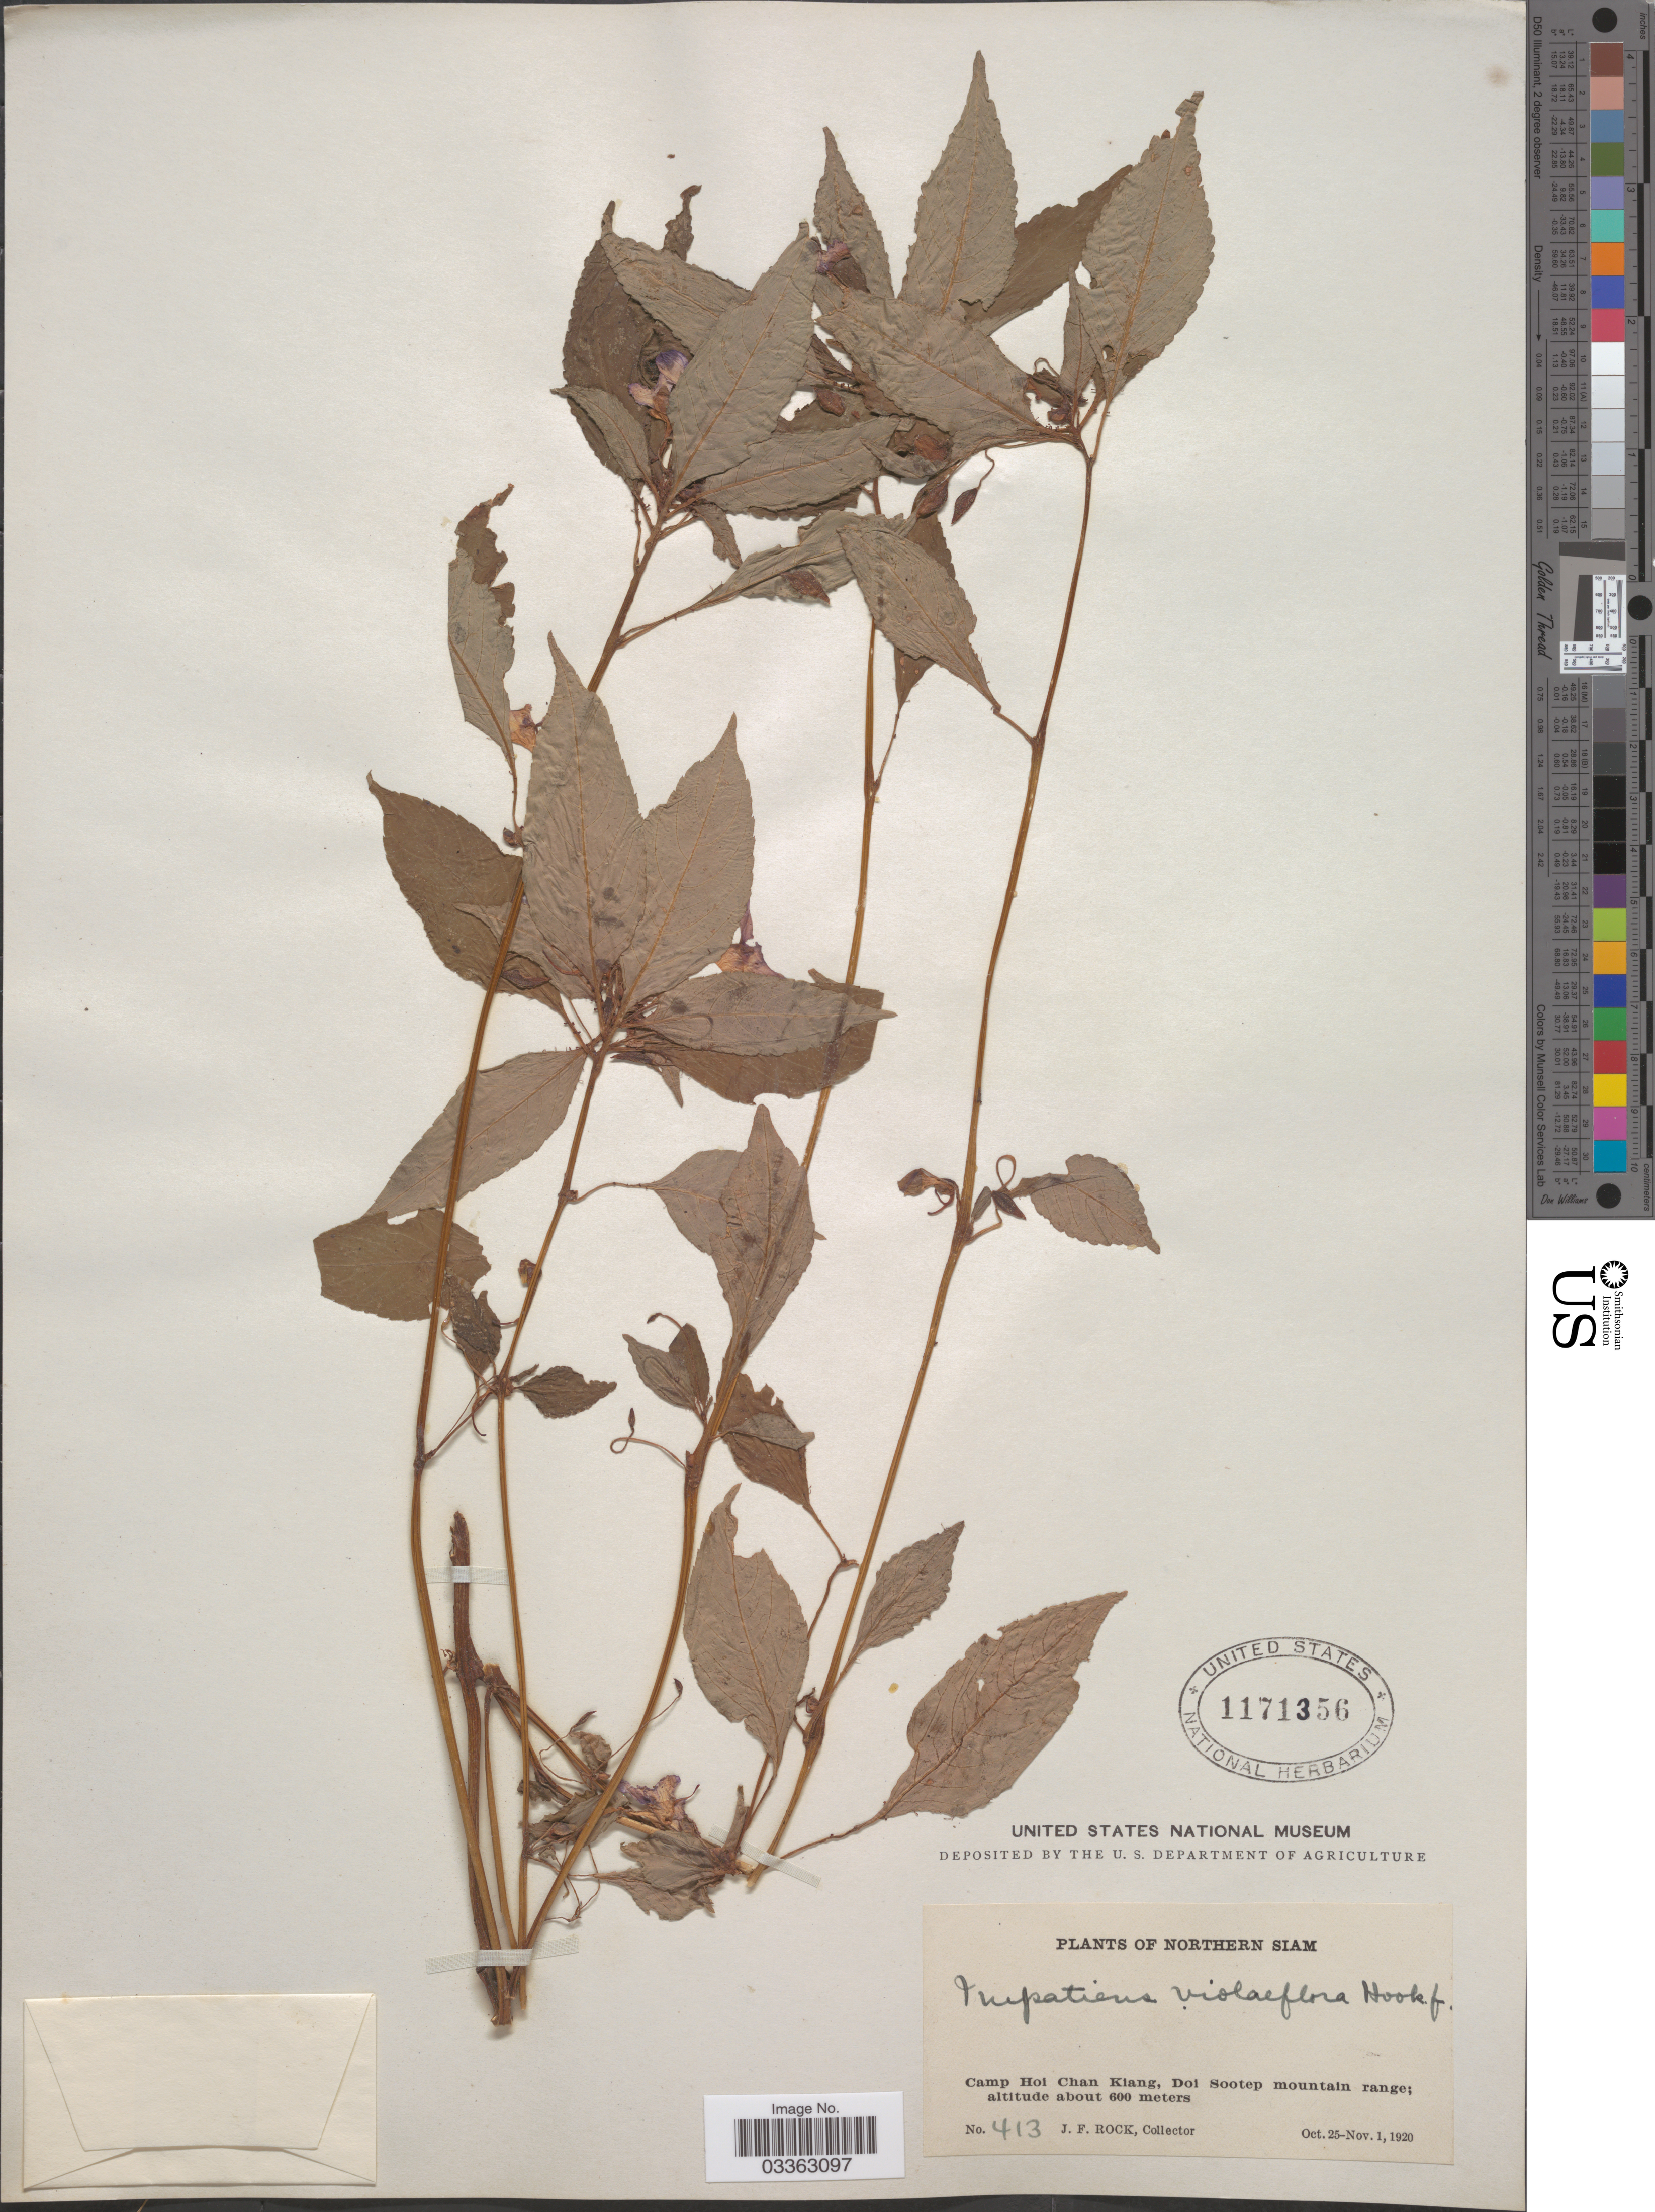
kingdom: Plantae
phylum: Tracheophyta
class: Magnoliopsida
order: Ericales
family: Balsaminaceae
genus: Impatiens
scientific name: Impatiens violiflora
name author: Hook. f.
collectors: J. Rock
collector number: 413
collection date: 1920-10-25/1920-11-01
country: Thailand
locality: Northern Siam, Camp Hoi Chan Kiang, Doi Sootep mountain range.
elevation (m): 600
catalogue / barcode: US 1171356